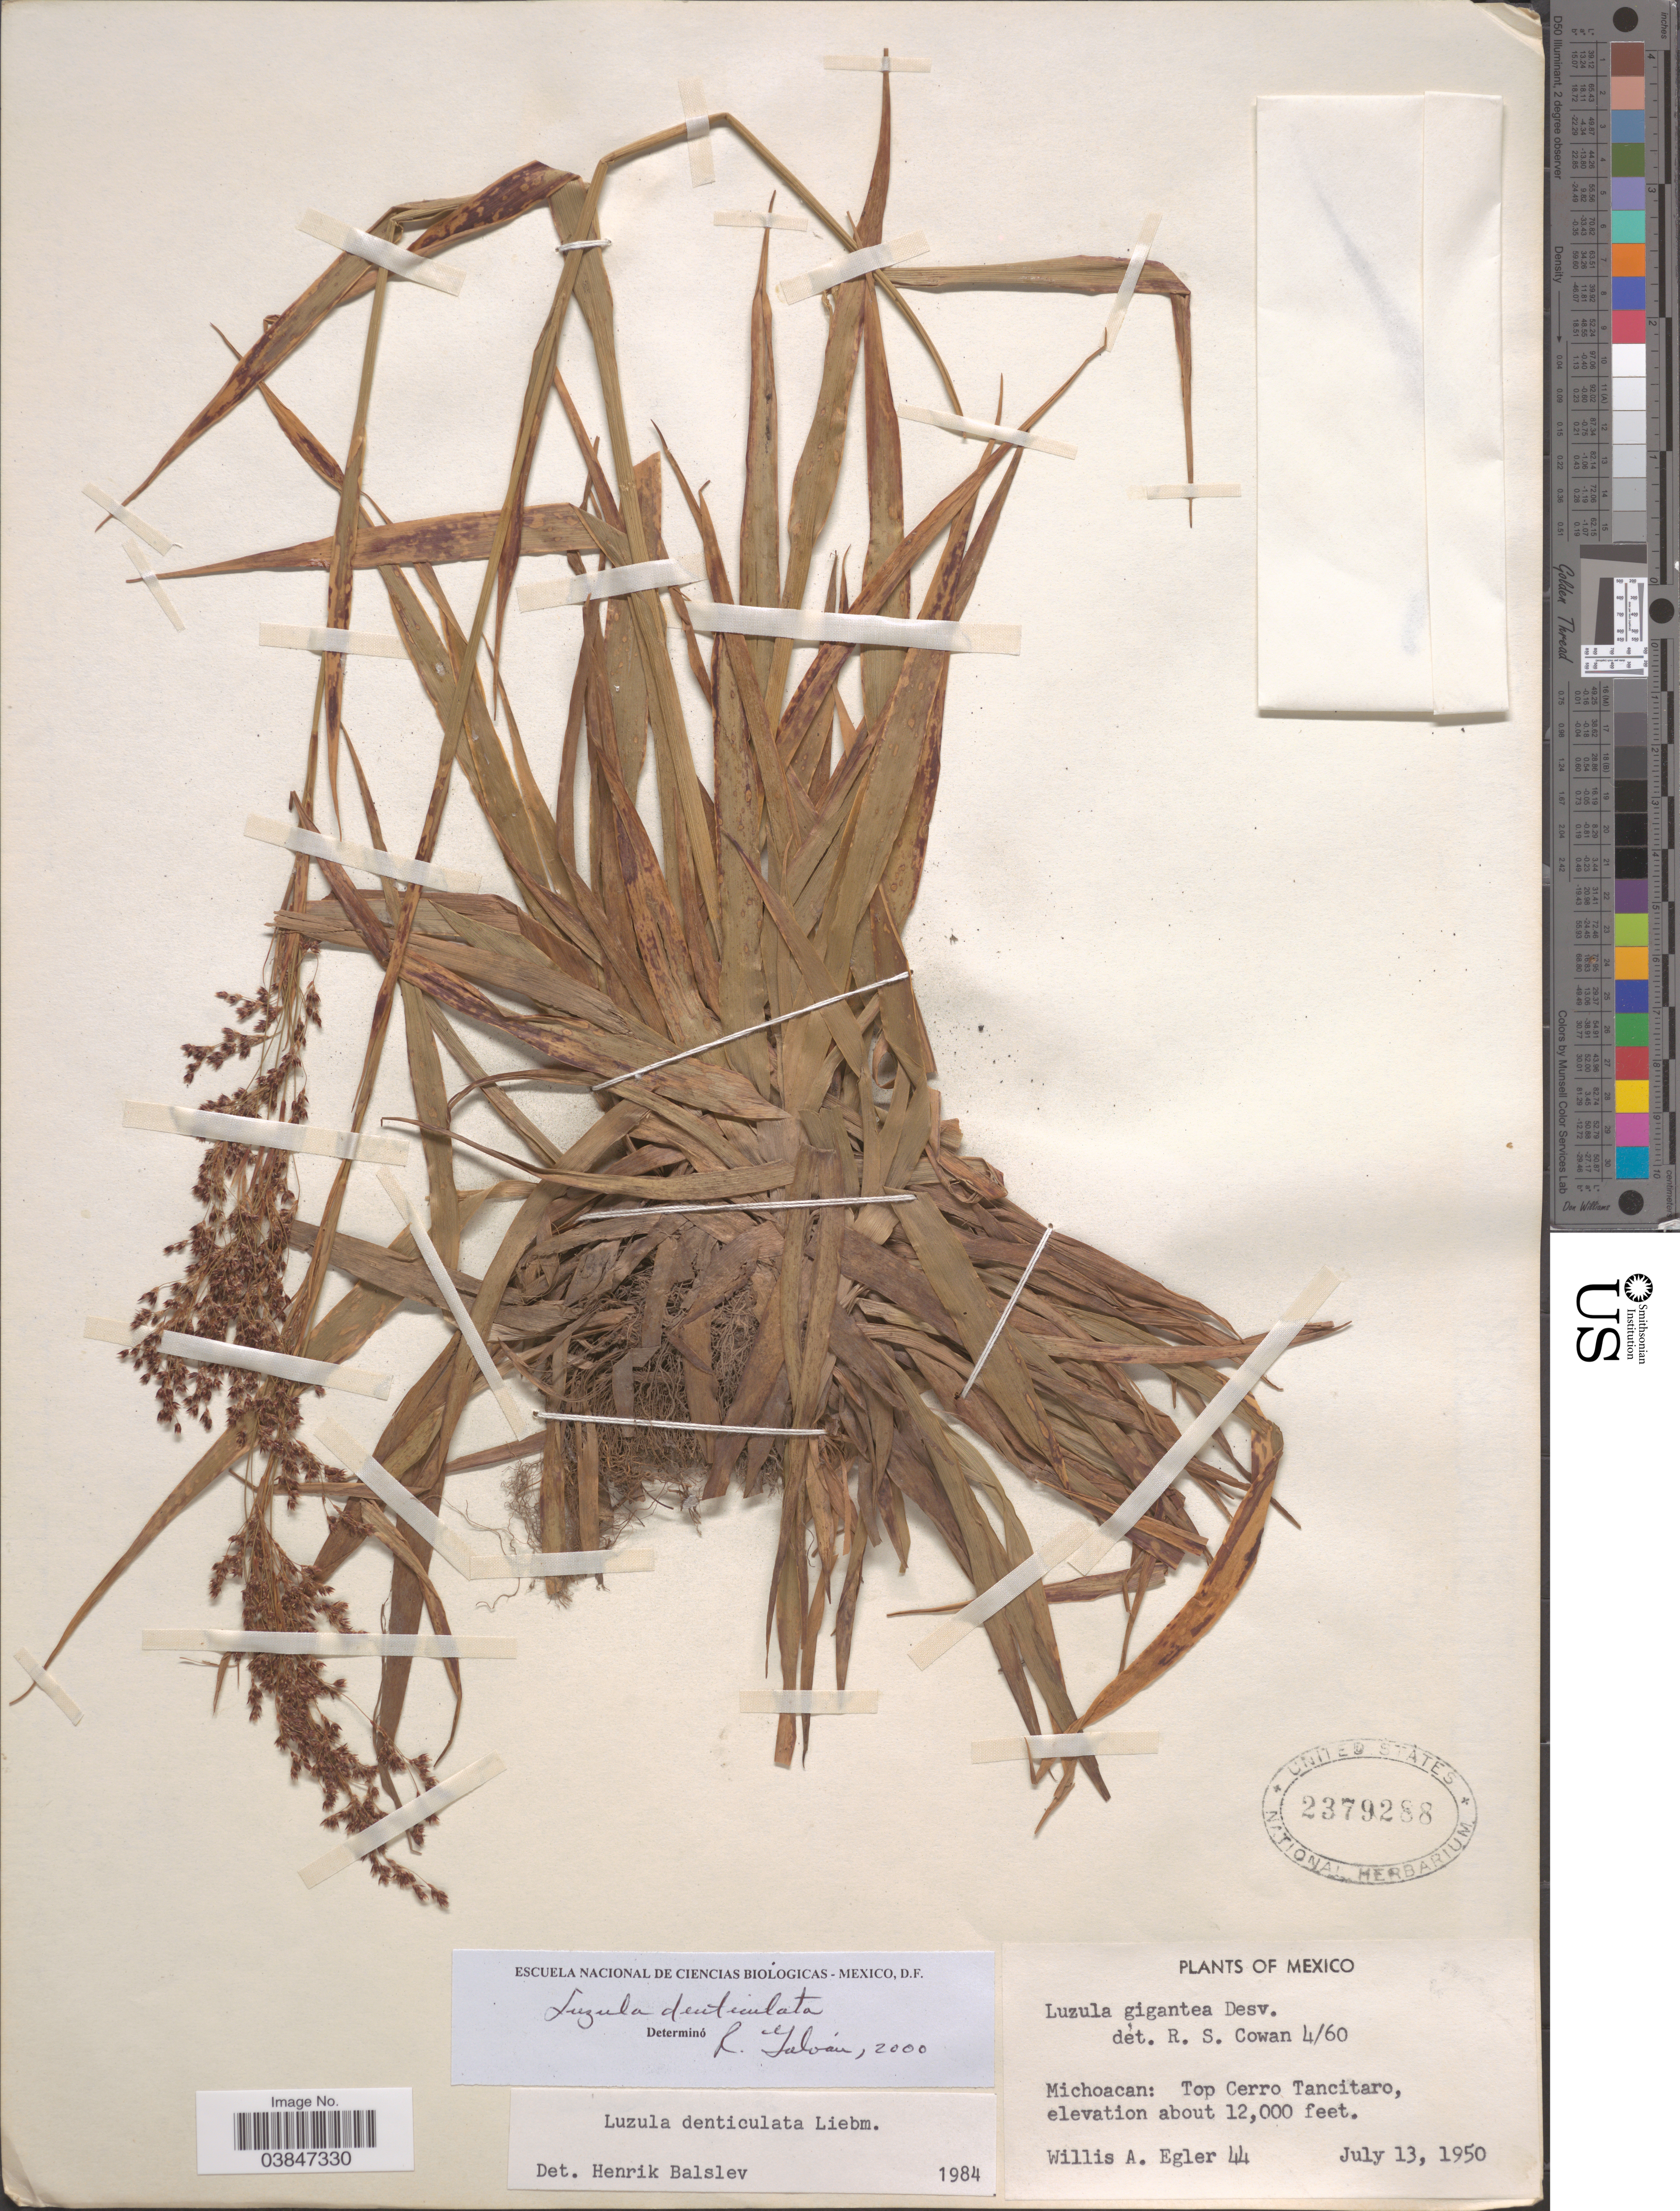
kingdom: Plantae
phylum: Tracheophyta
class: Liliopsida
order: Poales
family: Juncaceae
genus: Luzula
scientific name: Luzula denticulata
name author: Liebm.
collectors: W. A. Egler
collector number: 44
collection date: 1950-07-13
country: Mexico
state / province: Michoacán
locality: Top Cerro Tancitaro.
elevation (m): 3658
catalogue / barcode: US 2379288